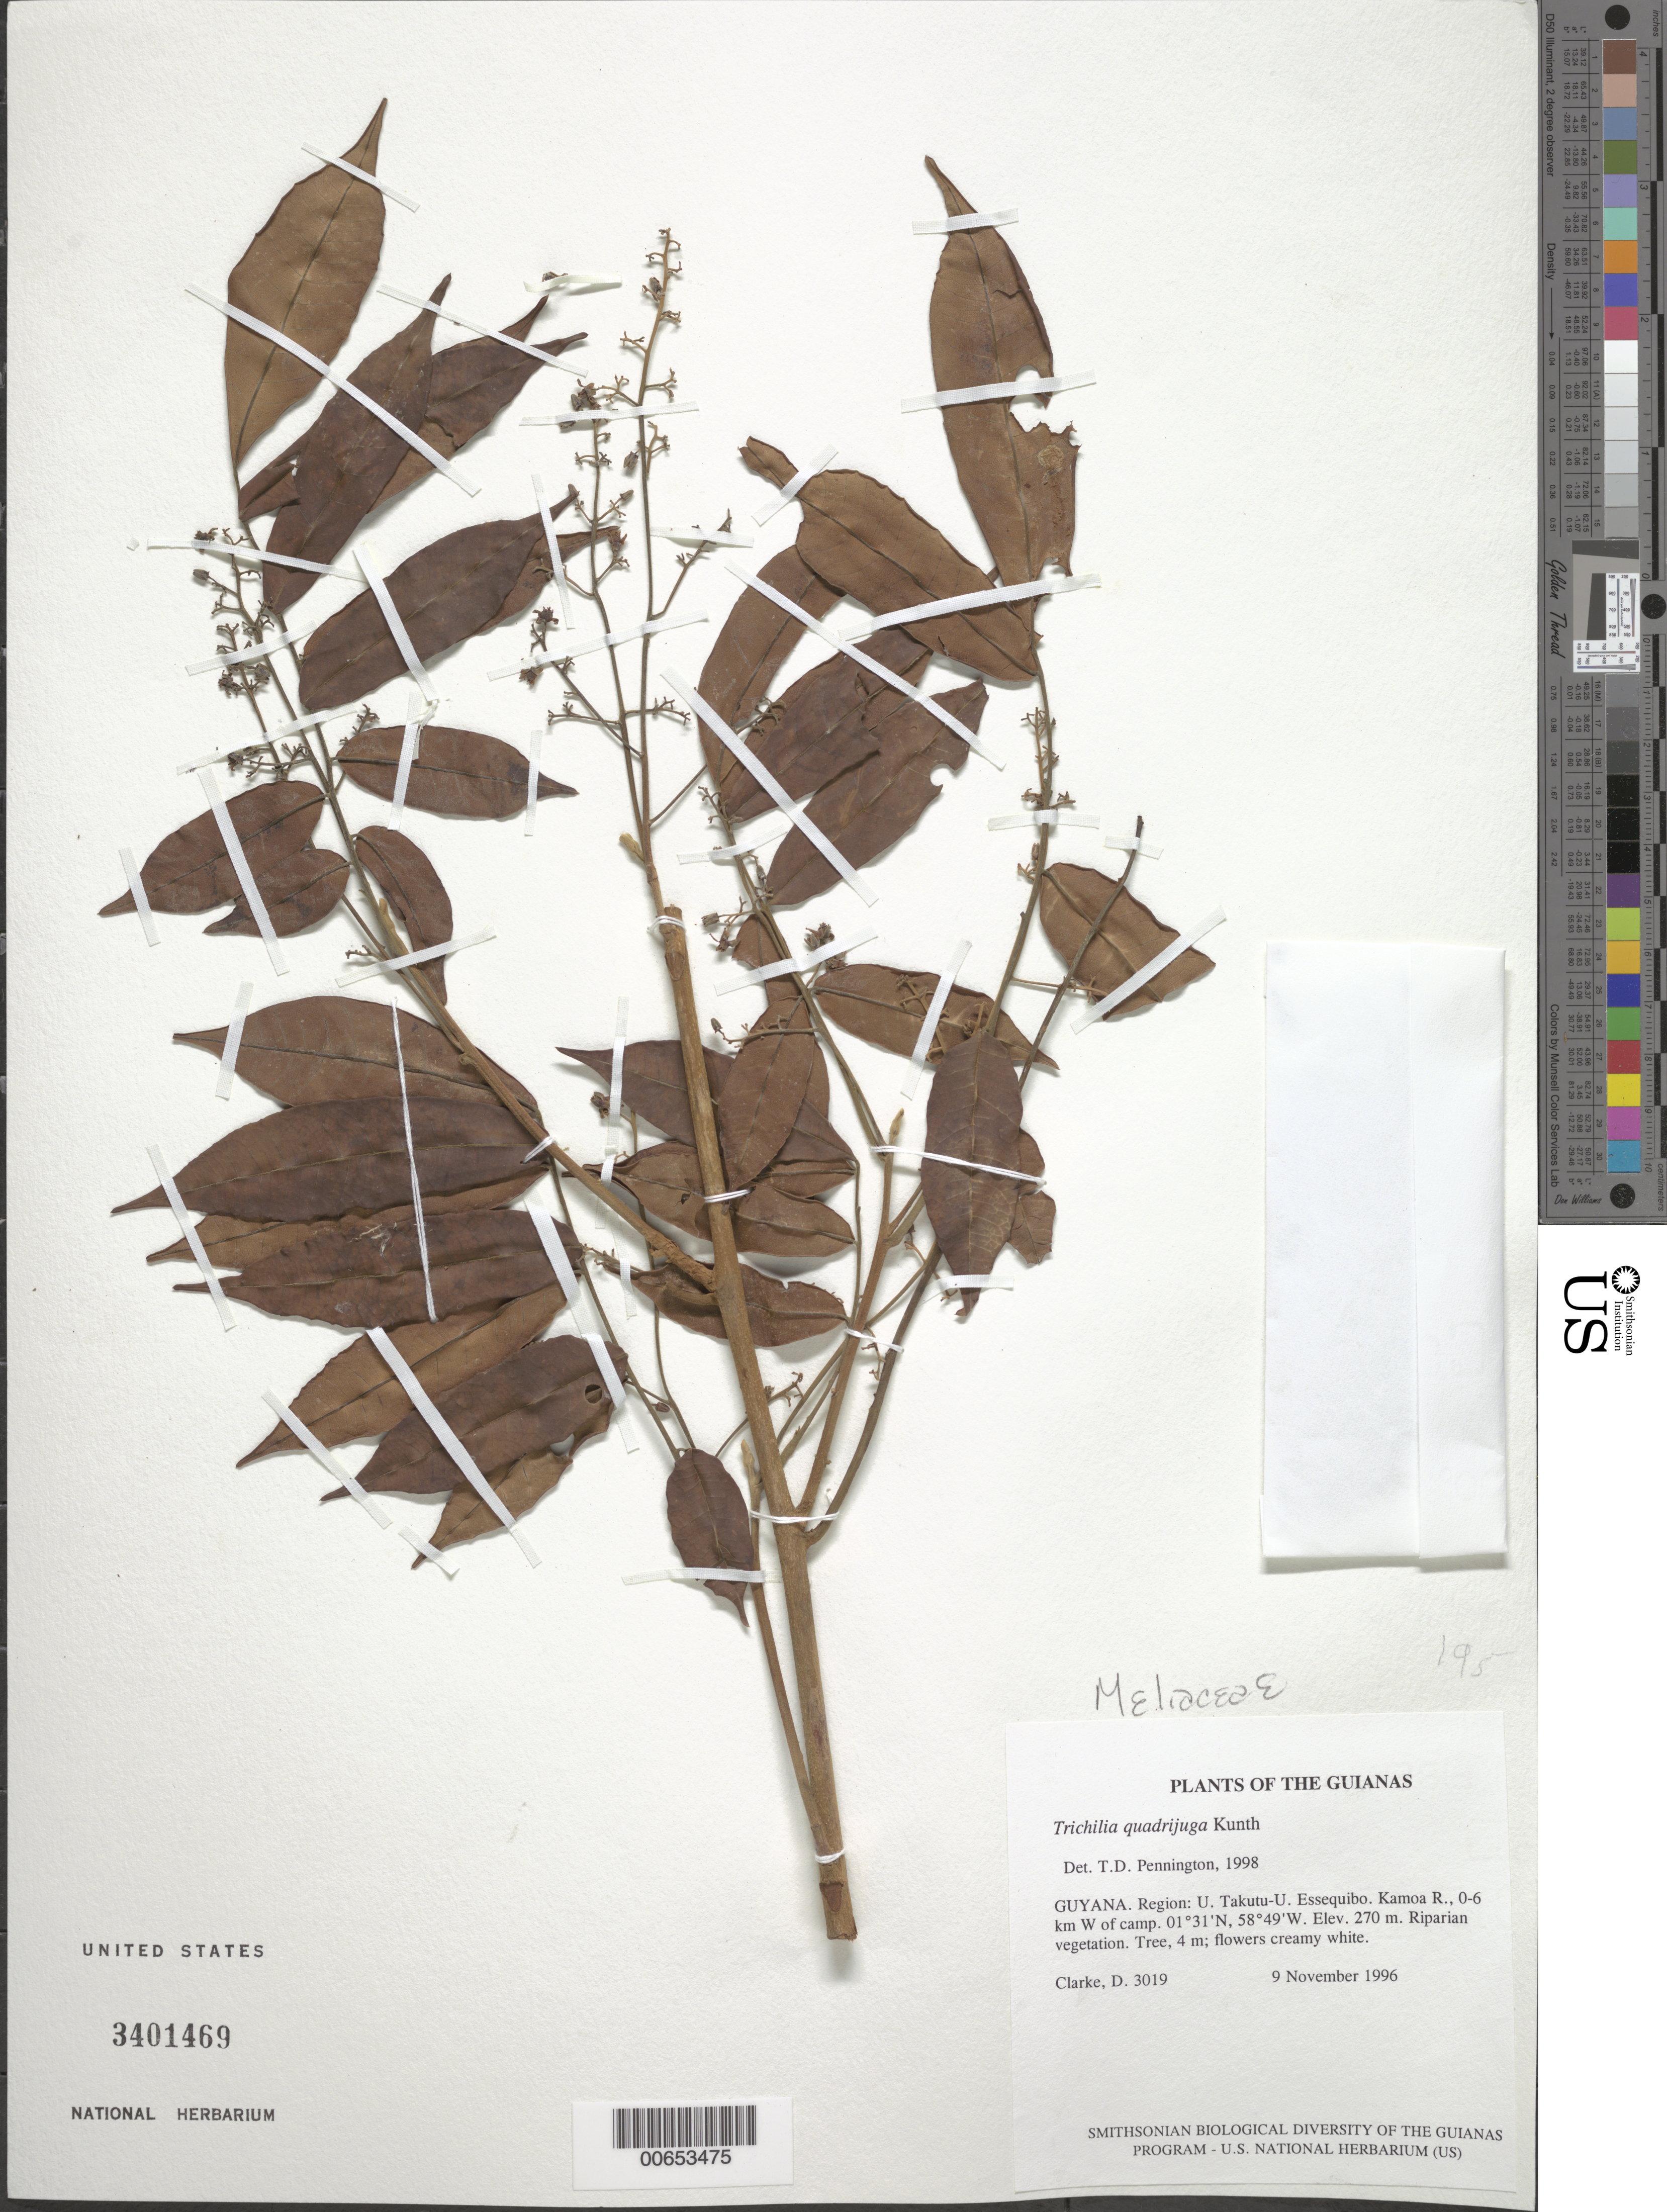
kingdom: Plantae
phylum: Tracheophyta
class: Magnoliopsida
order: Sapindales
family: Meliaceae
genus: Trichilia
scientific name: Trichilia quadrijuga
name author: Kunth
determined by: Pennington, T. D., (K)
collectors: H. D. Clarke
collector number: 3019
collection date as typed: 9 November 1996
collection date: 1996-11-09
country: Guyana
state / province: U. Takutu-U. Essequibo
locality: Kamoa R., 0-6 km W of camp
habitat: Riparian vegetation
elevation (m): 270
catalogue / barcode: US 3401469